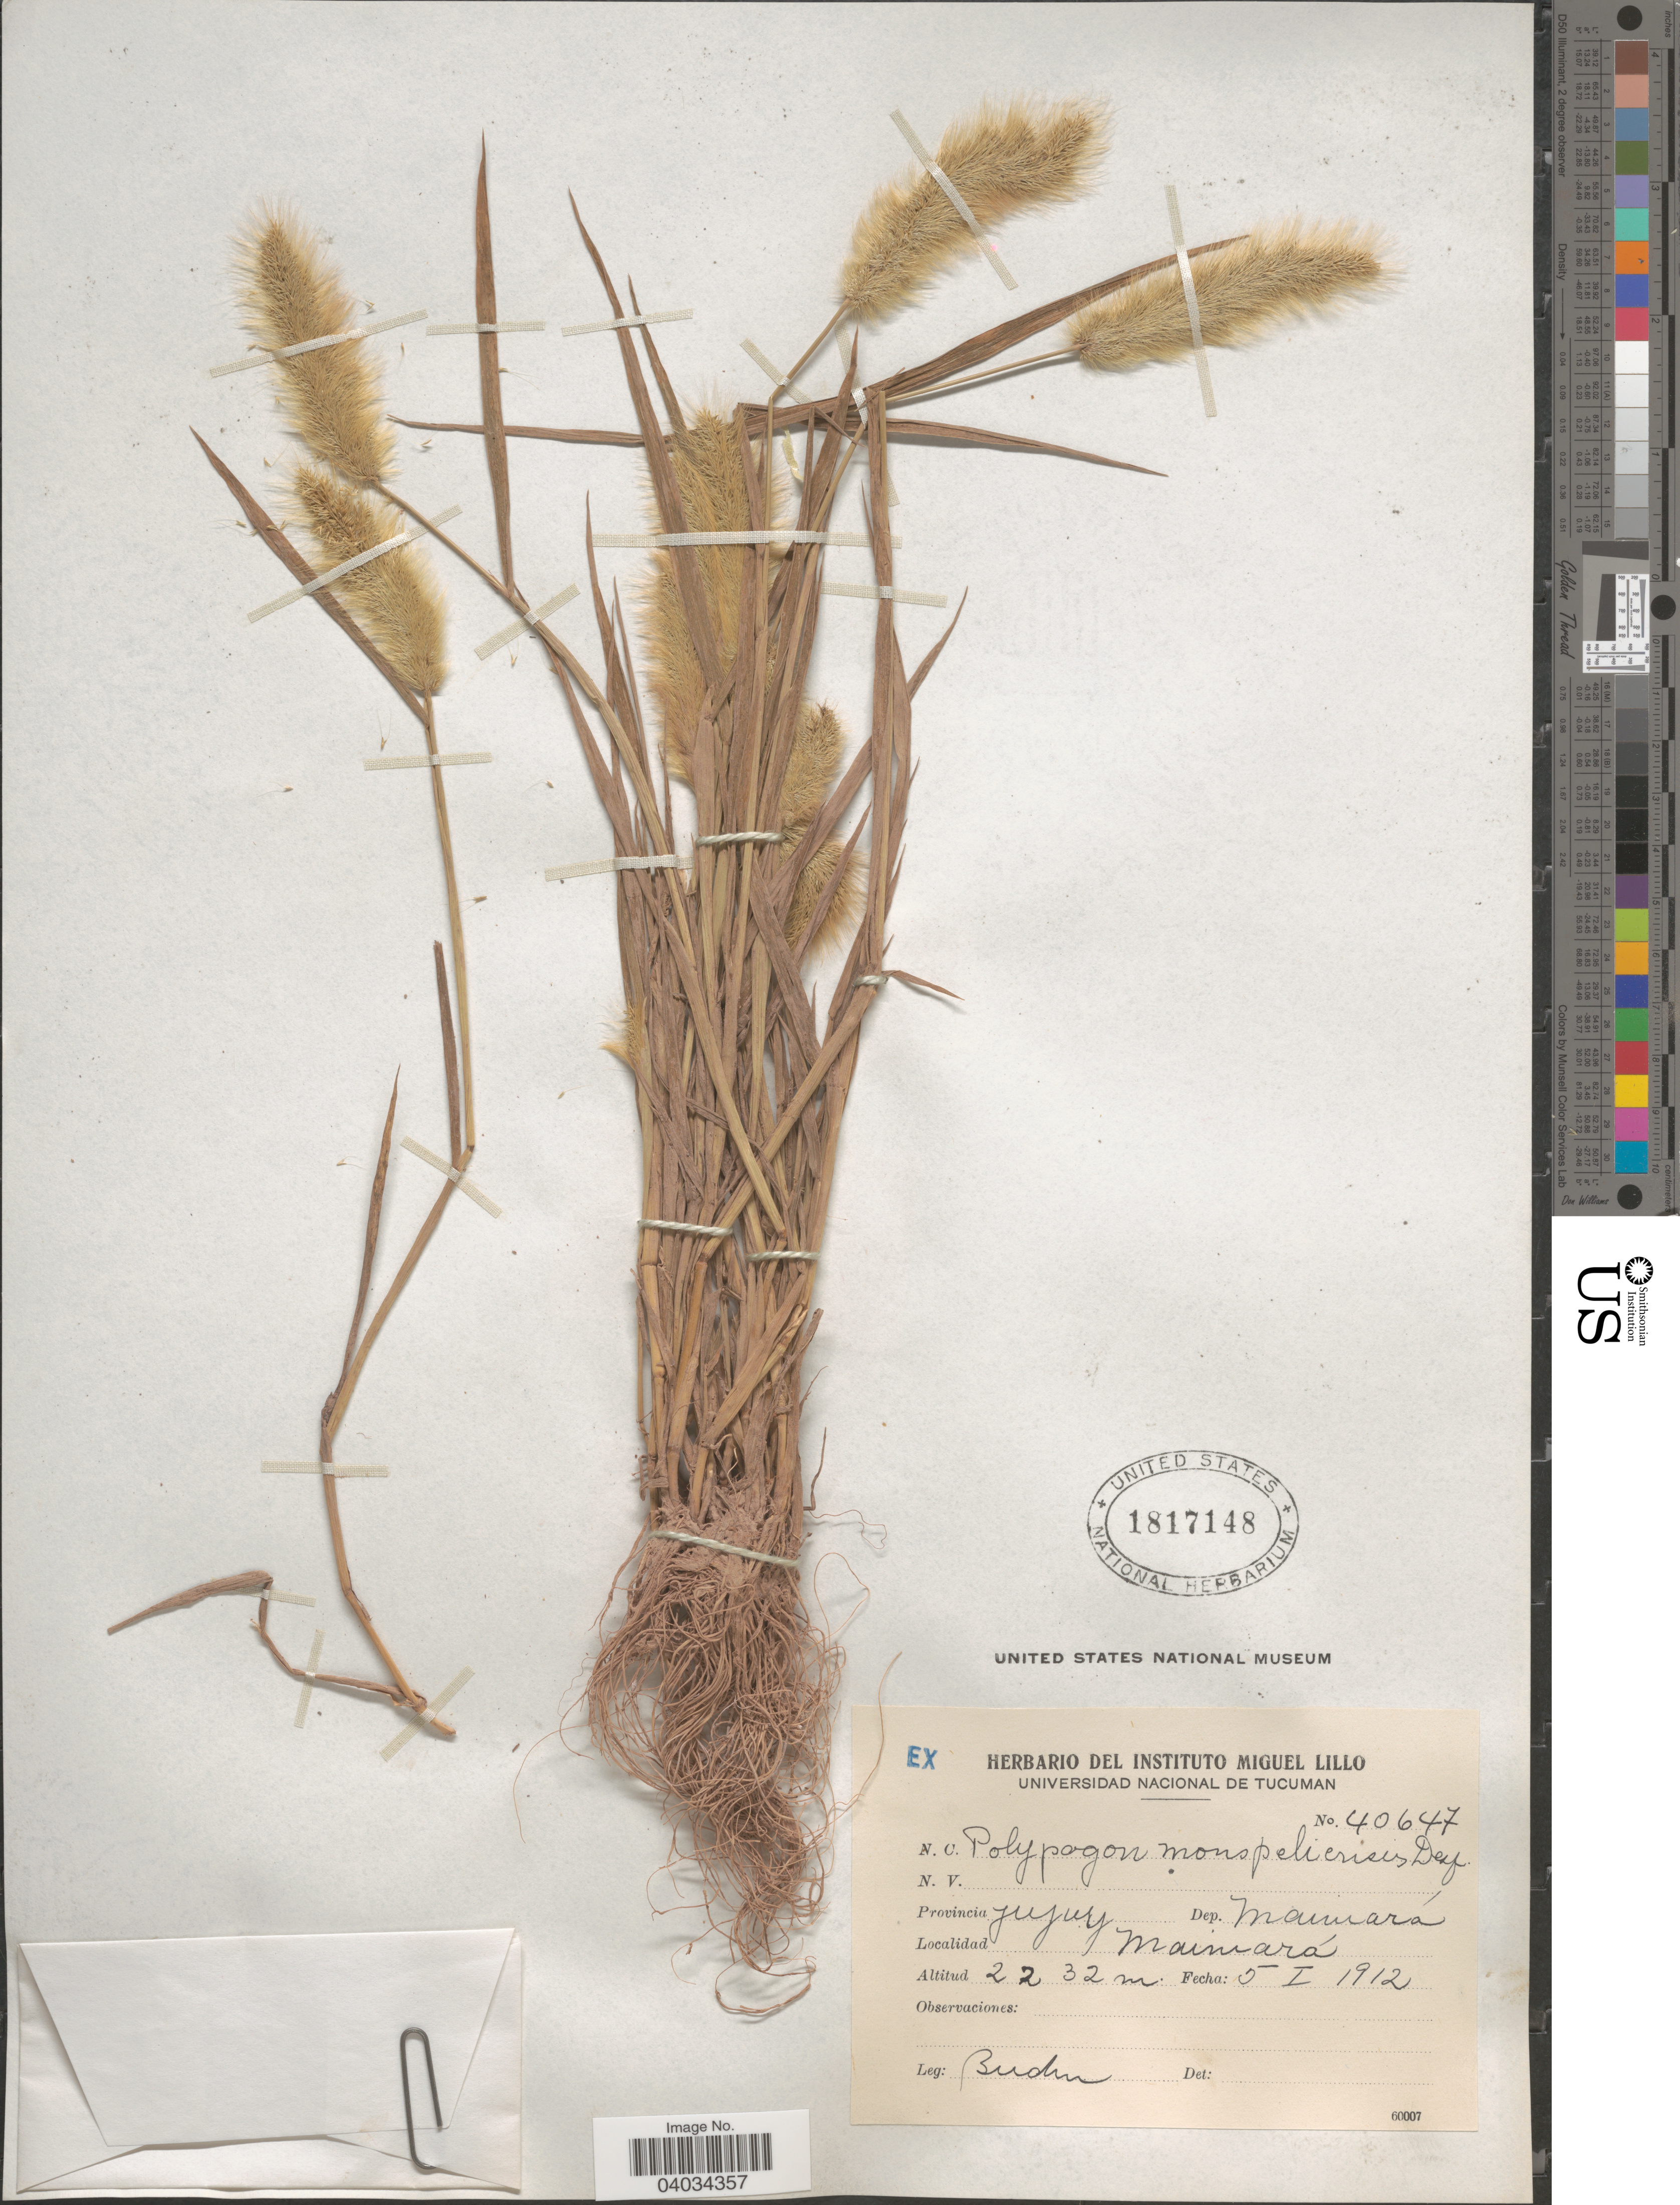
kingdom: Plantae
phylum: Tracheophyta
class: Liliopsida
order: Poales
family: Poaceae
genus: Polypogon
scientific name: Polypogon monspeliensis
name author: (L.) Desf.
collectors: Budin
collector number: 40647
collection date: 1912-01-05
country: Argentina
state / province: Jujuy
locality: Dep. Maimará. Maimará.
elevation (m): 2232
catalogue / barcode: US 1817148